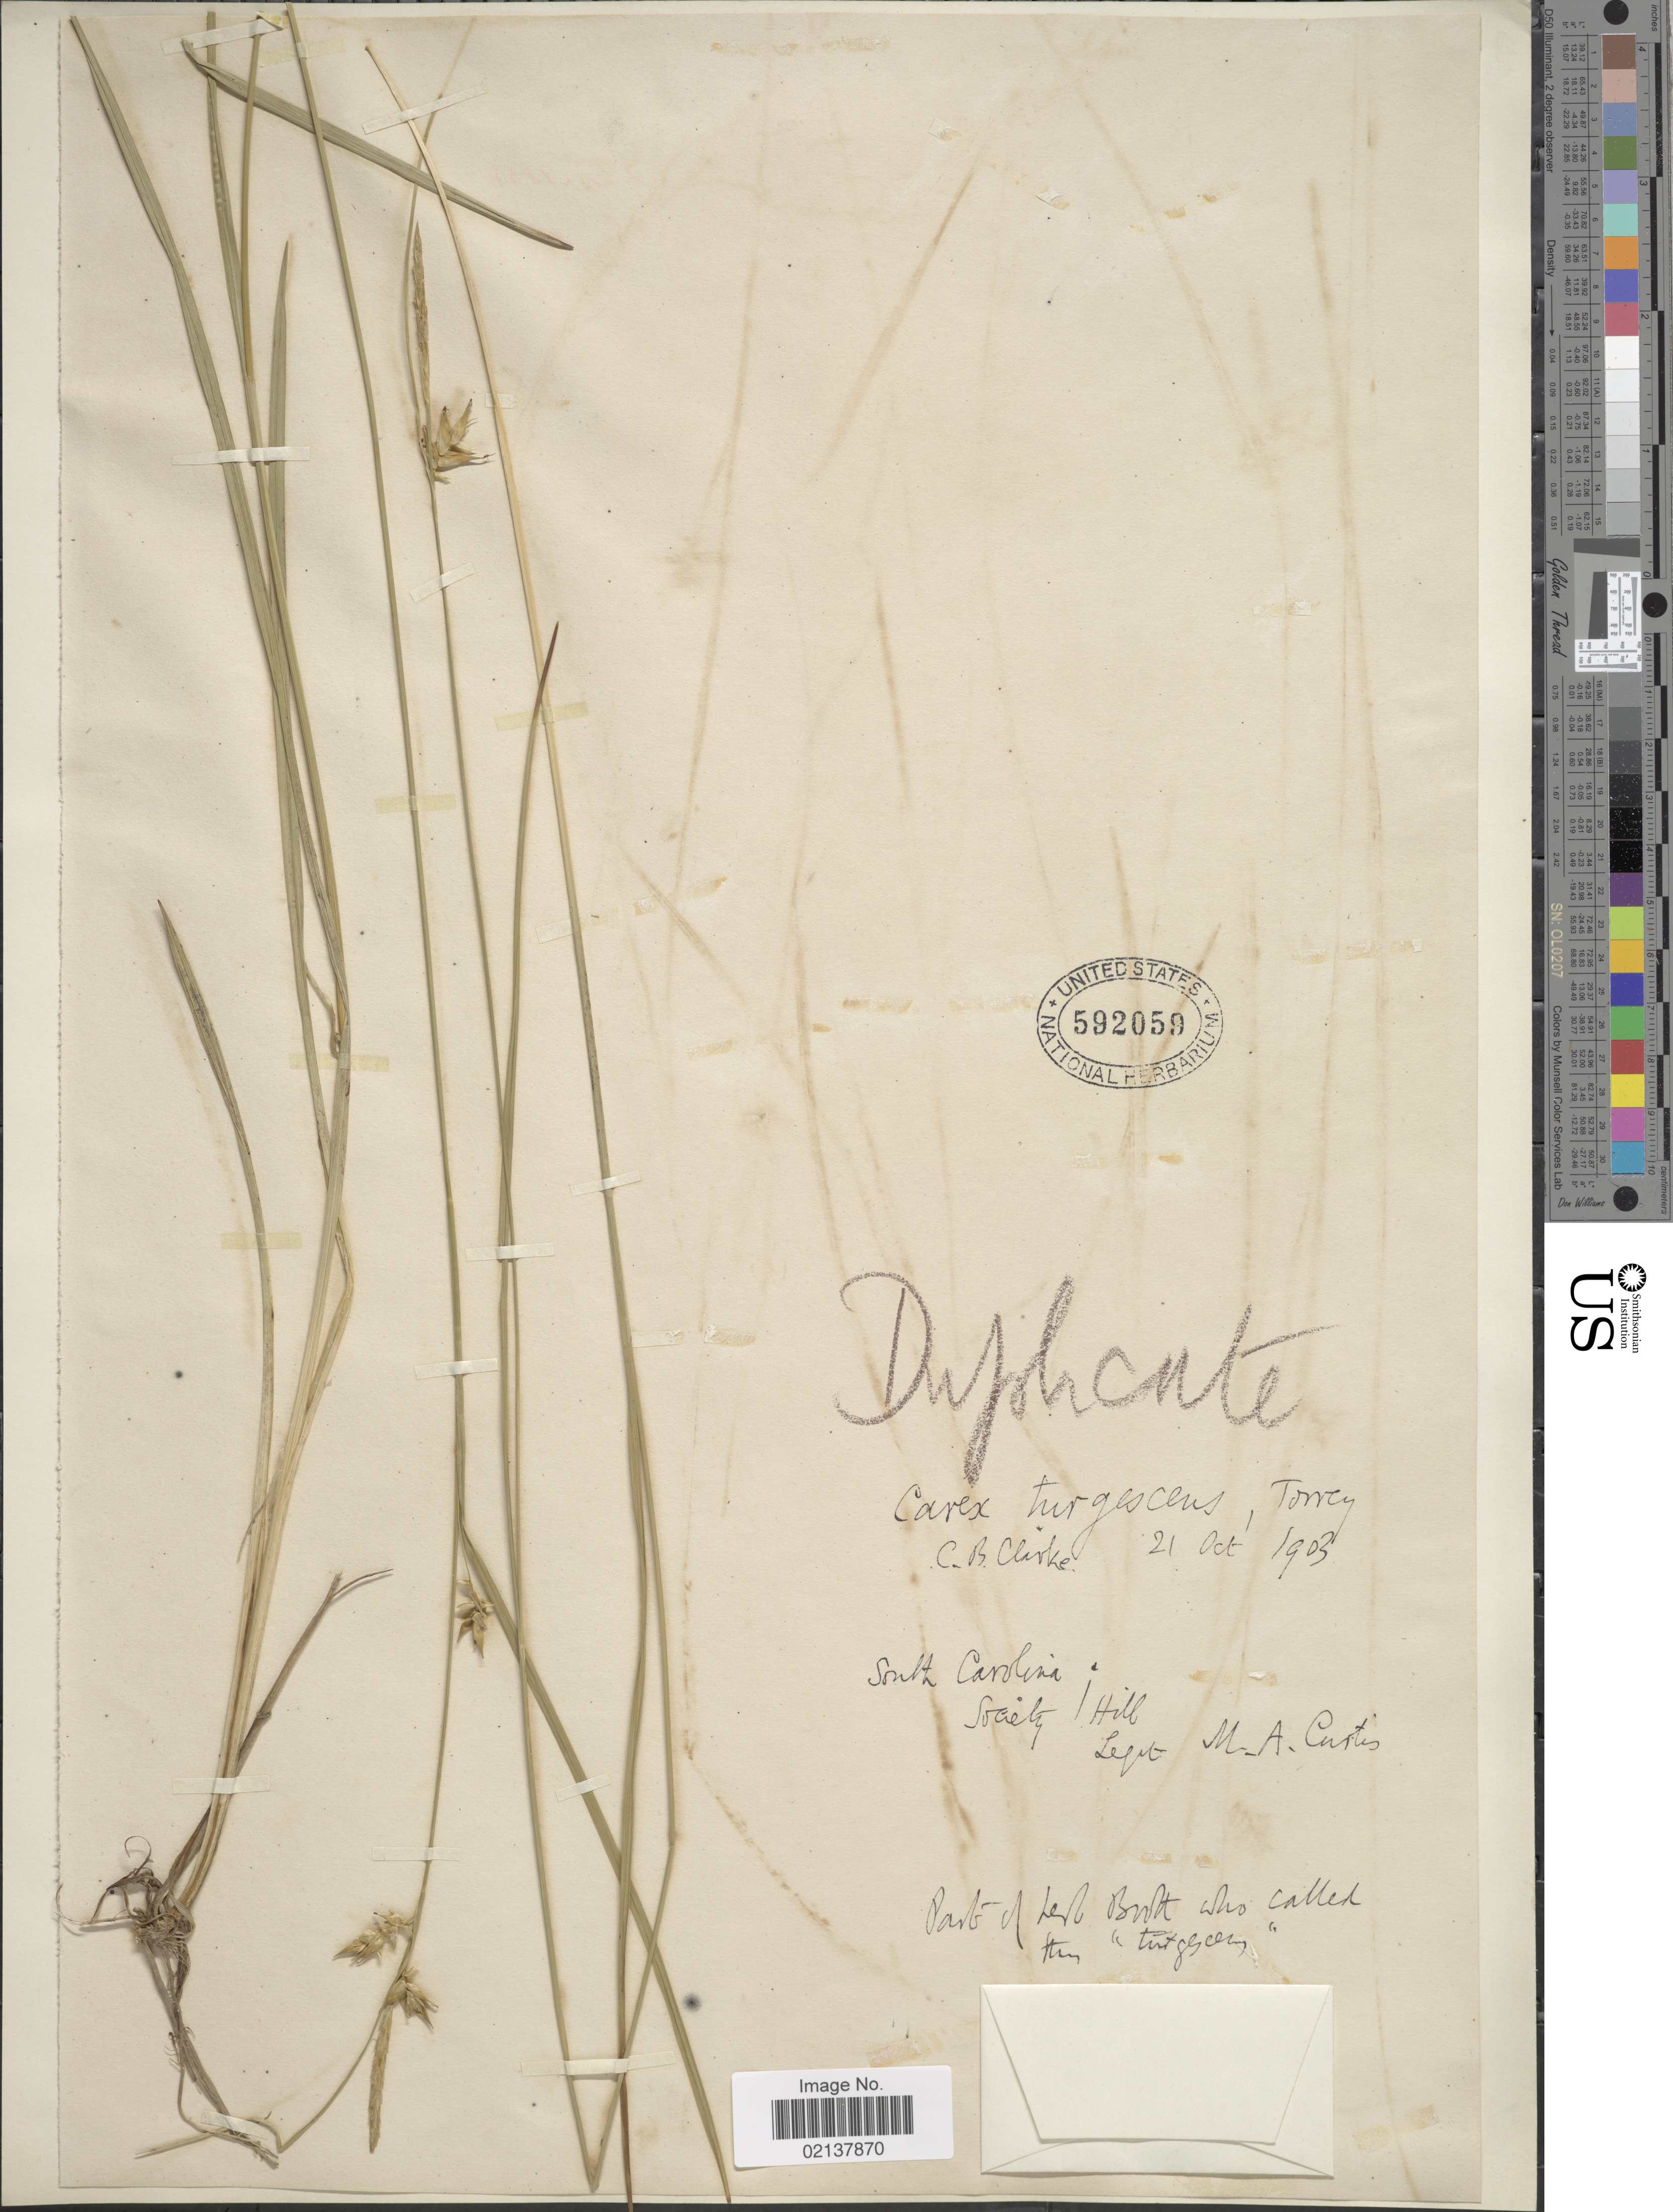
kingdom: Plantae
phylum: Tracheophyta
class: Liliopsida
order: Poales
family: Cyperaceae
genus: Carex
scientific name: Carex turgescens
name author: Torr.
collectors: M. A. Curtis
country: United States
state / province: South Carolina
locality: Society/Hill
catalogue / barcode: US 592059